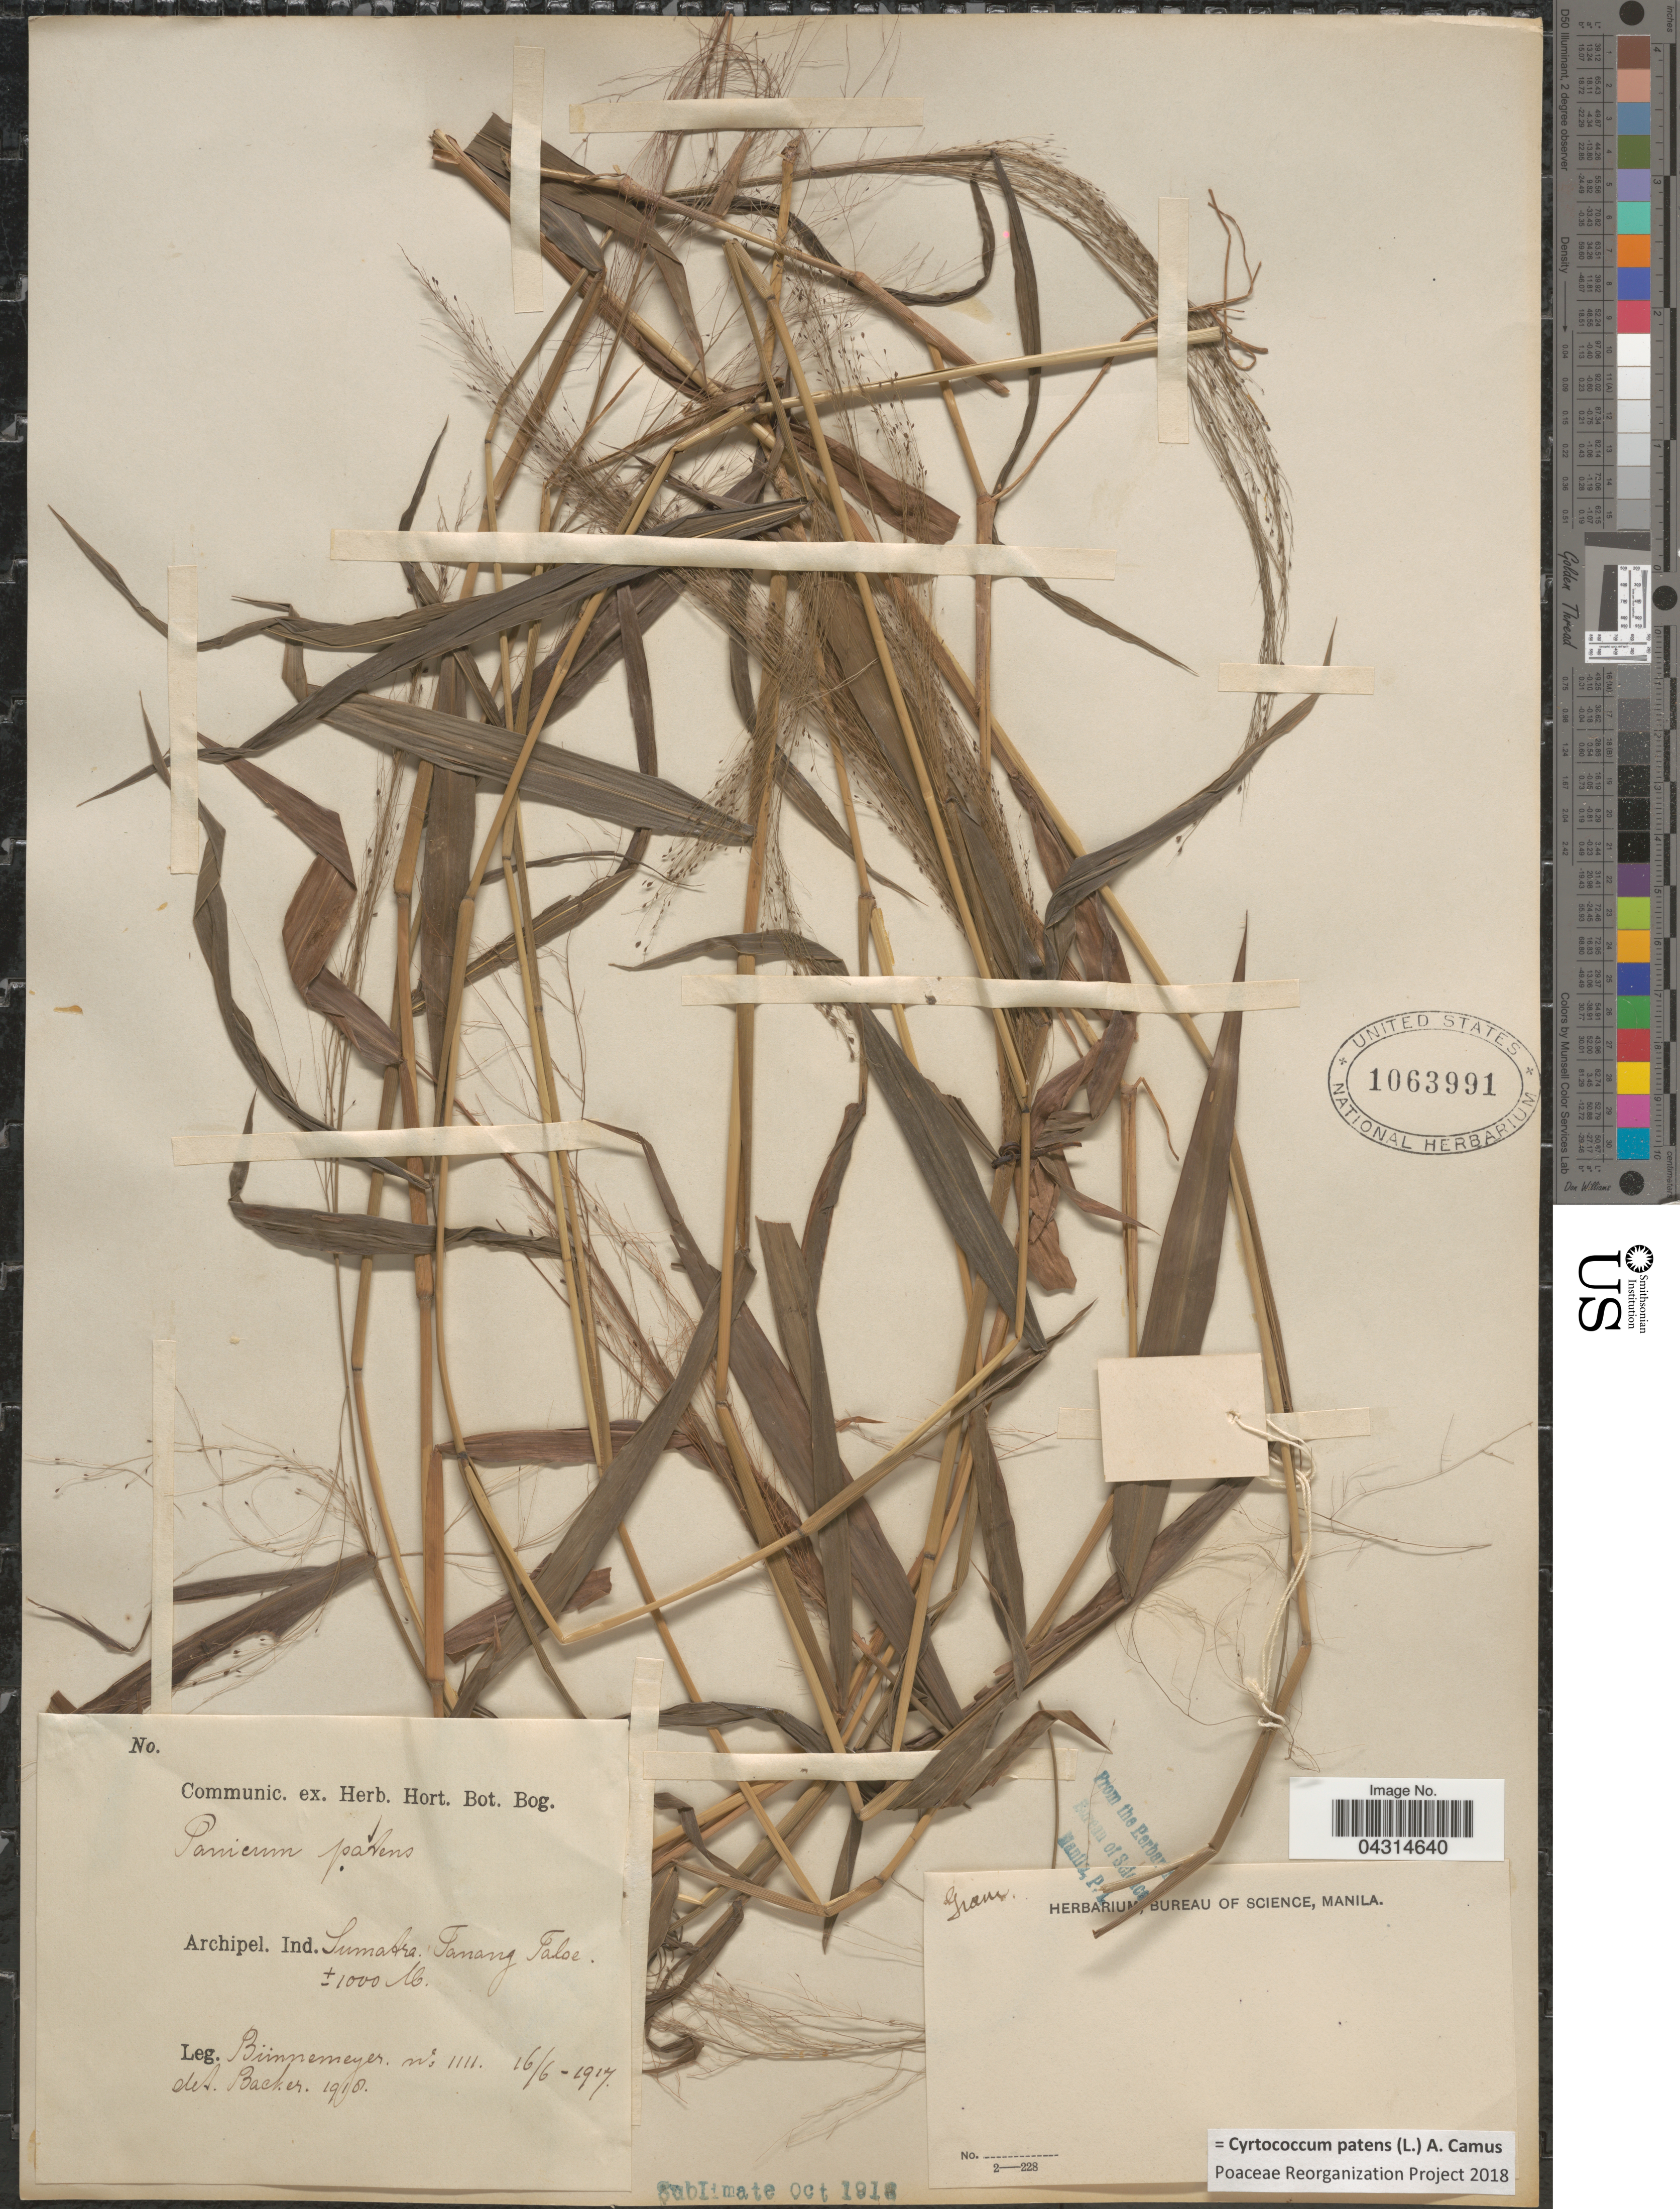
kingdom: Plantae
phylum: Tracheophyta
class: Liliopsida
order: Poales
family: Poaceae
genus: Cyrtococcum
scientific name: Cyrtococcum patens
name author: (L.) A. Camus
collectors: Bunnemeyer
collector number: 1111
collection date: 1917-06-16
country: Indonesia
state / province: Sumatra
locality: Archipel. Ind. Sumatra. Tanang Taloe.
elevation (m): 1000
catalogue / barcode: US 1063991